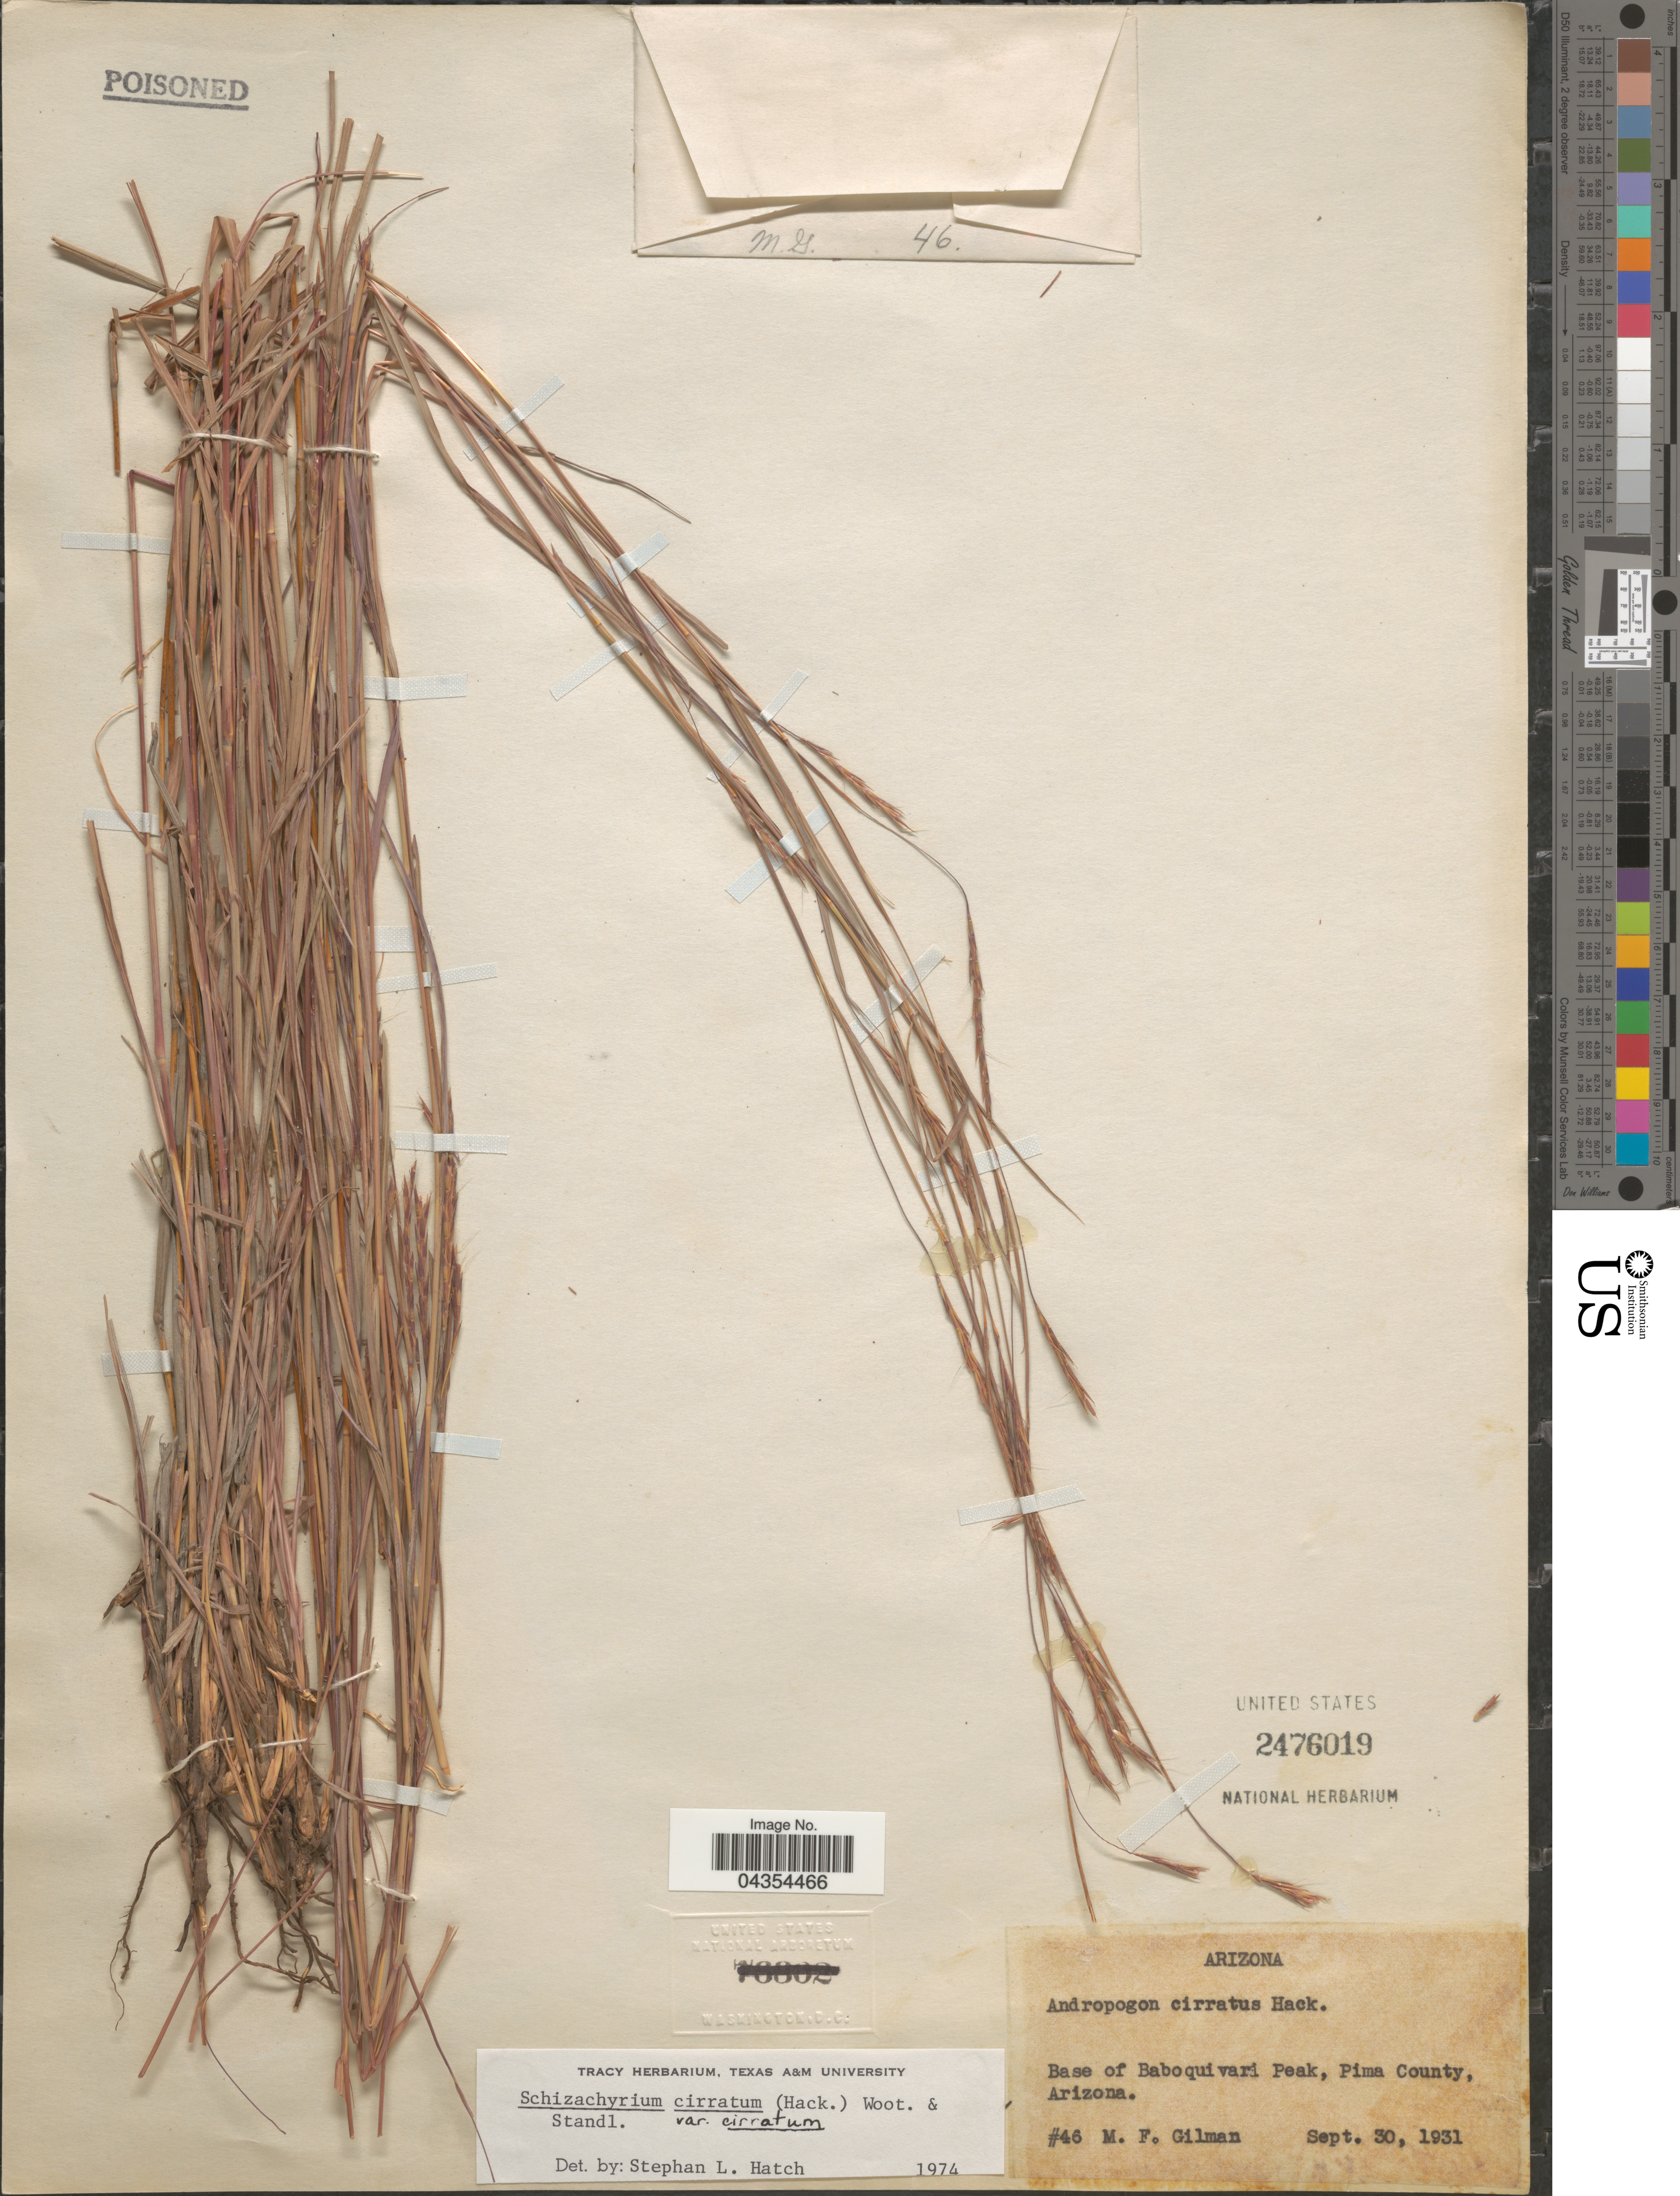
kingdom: Plantae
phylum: Tracheophyta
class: Liliopsida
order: Poales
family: Poaceae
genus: Schizachyrium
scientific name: Schizachyrium cirratum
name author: (Hack.) Wooton & Standl.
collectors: M. F. Gilman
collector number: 46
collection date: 1931-09-30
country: United States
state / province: Arizona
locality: Base of Baboquivari Peak, Pima County.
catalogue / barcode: US 2476019